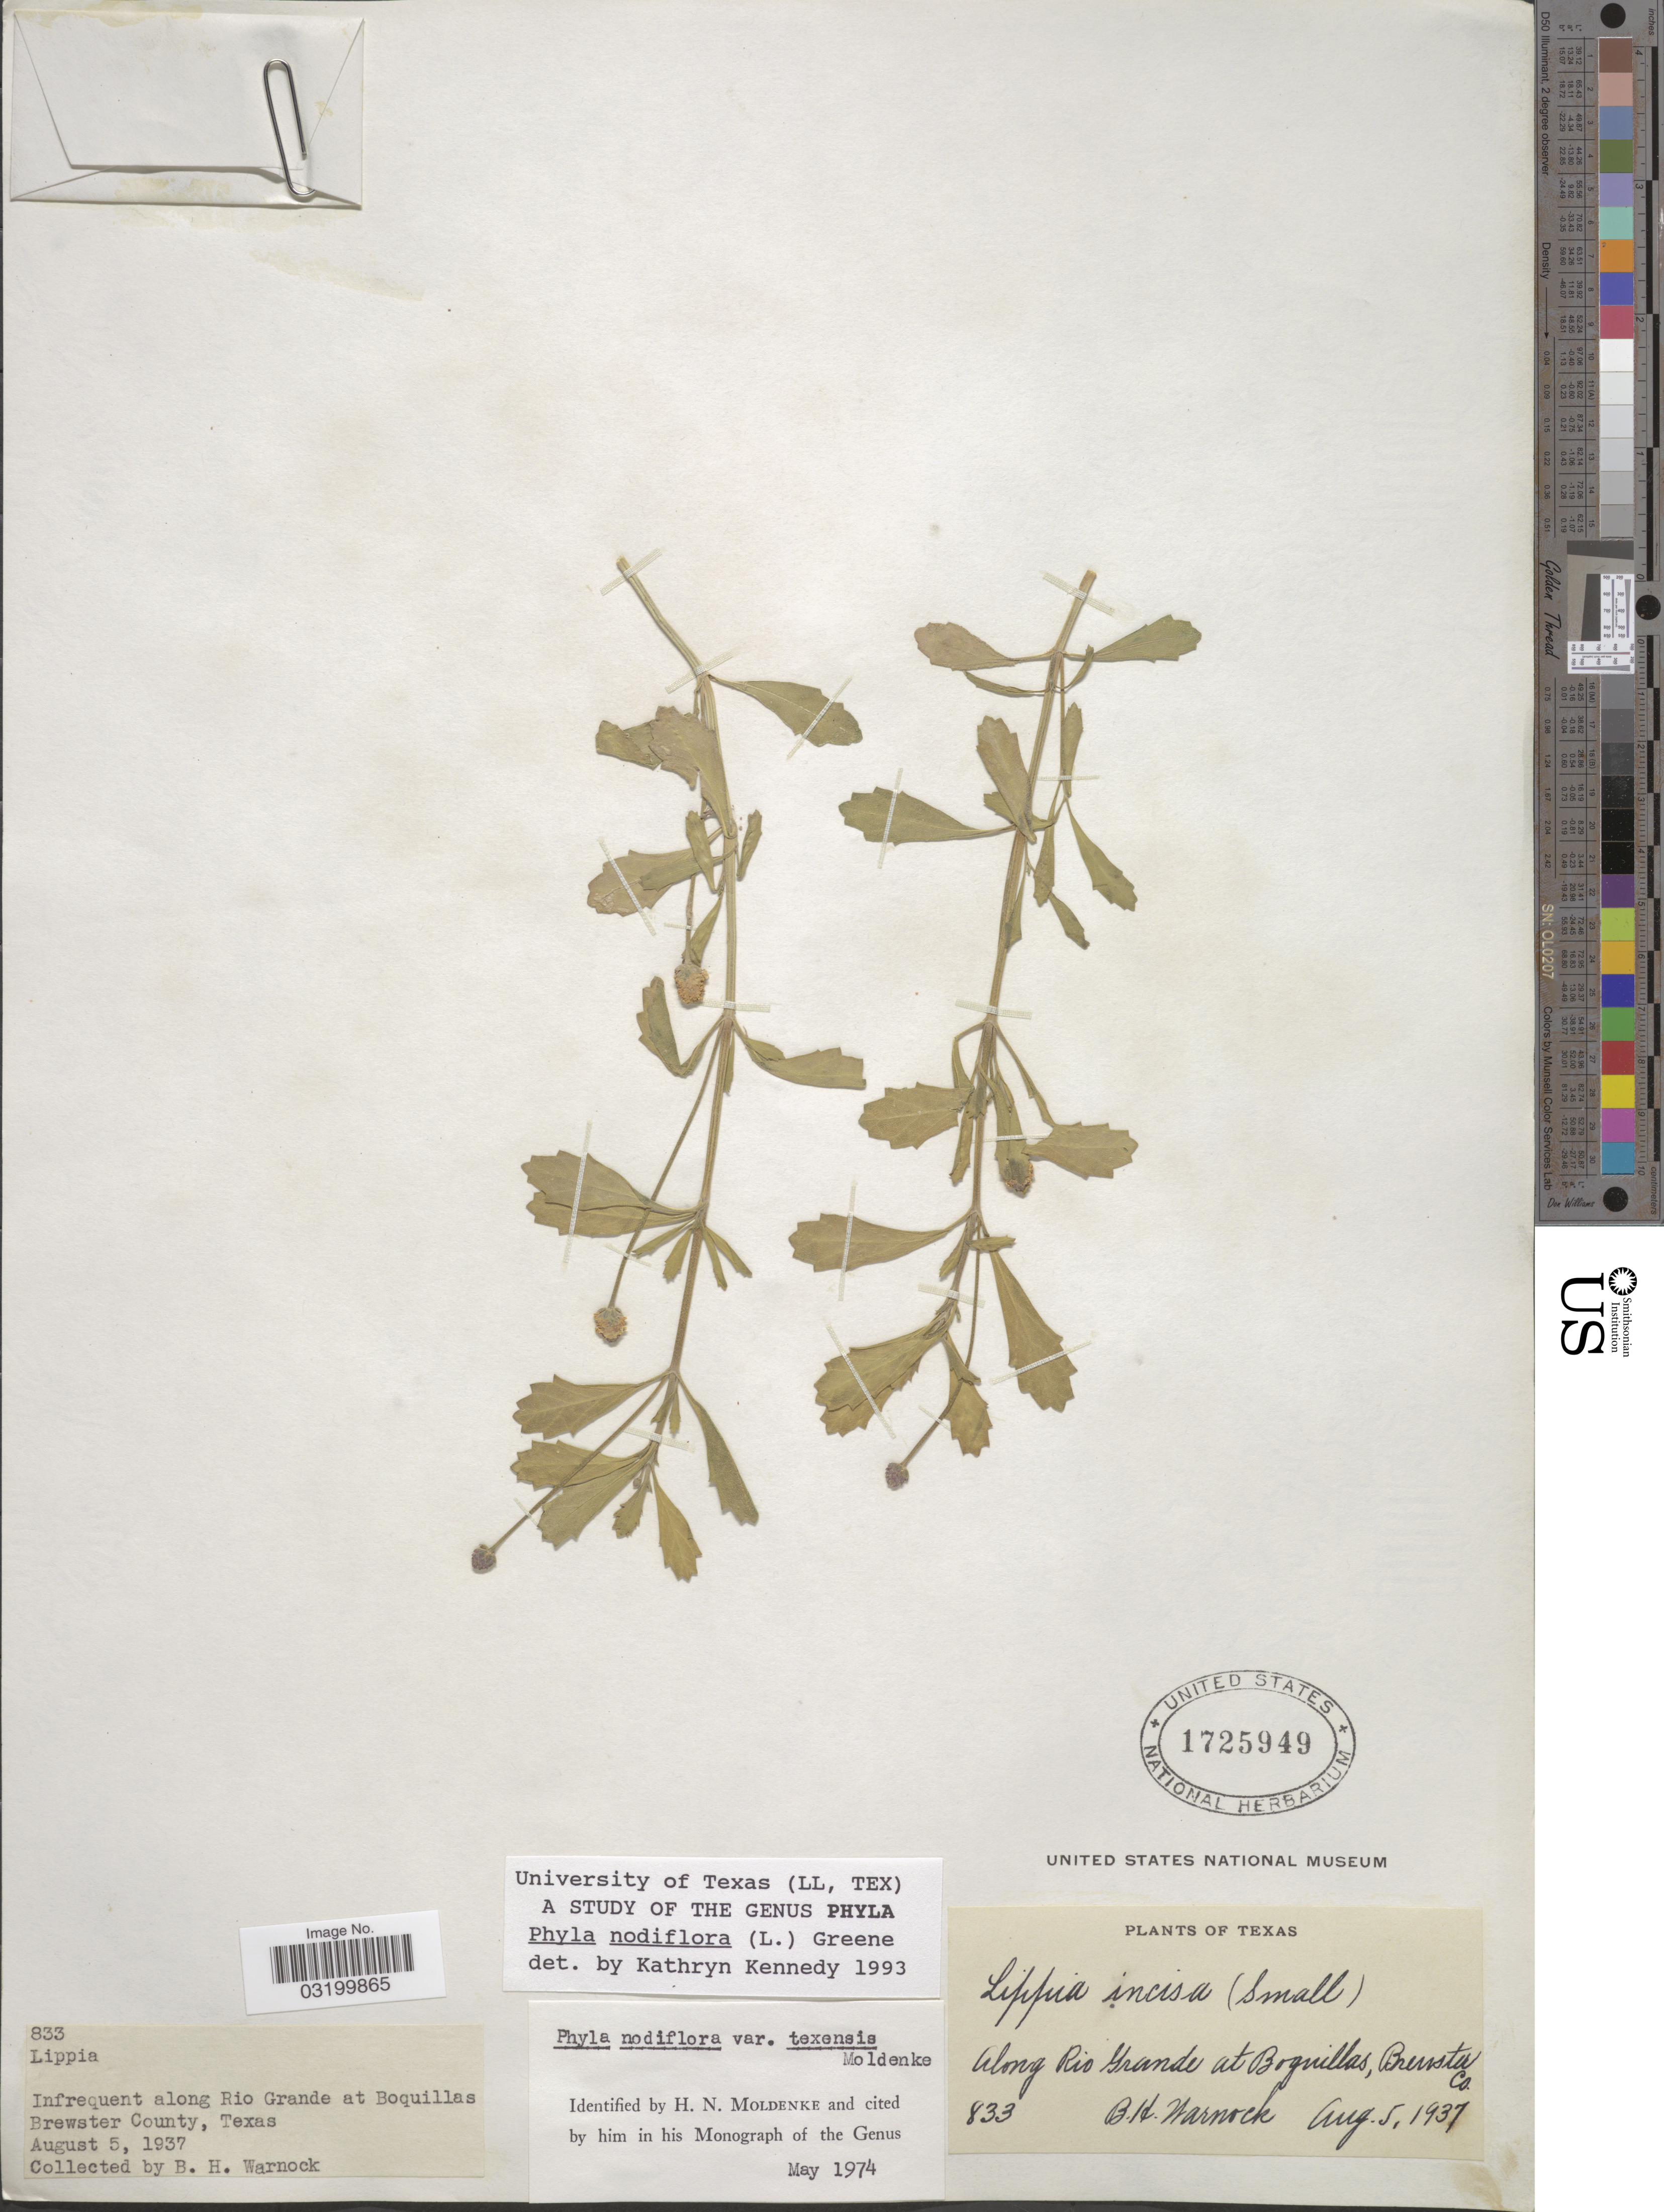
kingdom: Plantae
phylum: Tracheophyta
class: Magnoliopsida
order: Lamiales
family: Verbenaceae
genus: Phyla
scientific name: Phyla nodiflora var. nodiflora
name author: (L.) Greene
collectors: B. H. Warnock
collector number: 833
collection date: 1937-08-05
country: United States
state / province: Texas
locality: Infrequent along Rio Grande at Boquillas. Brewster County.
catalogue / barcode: US 1725949